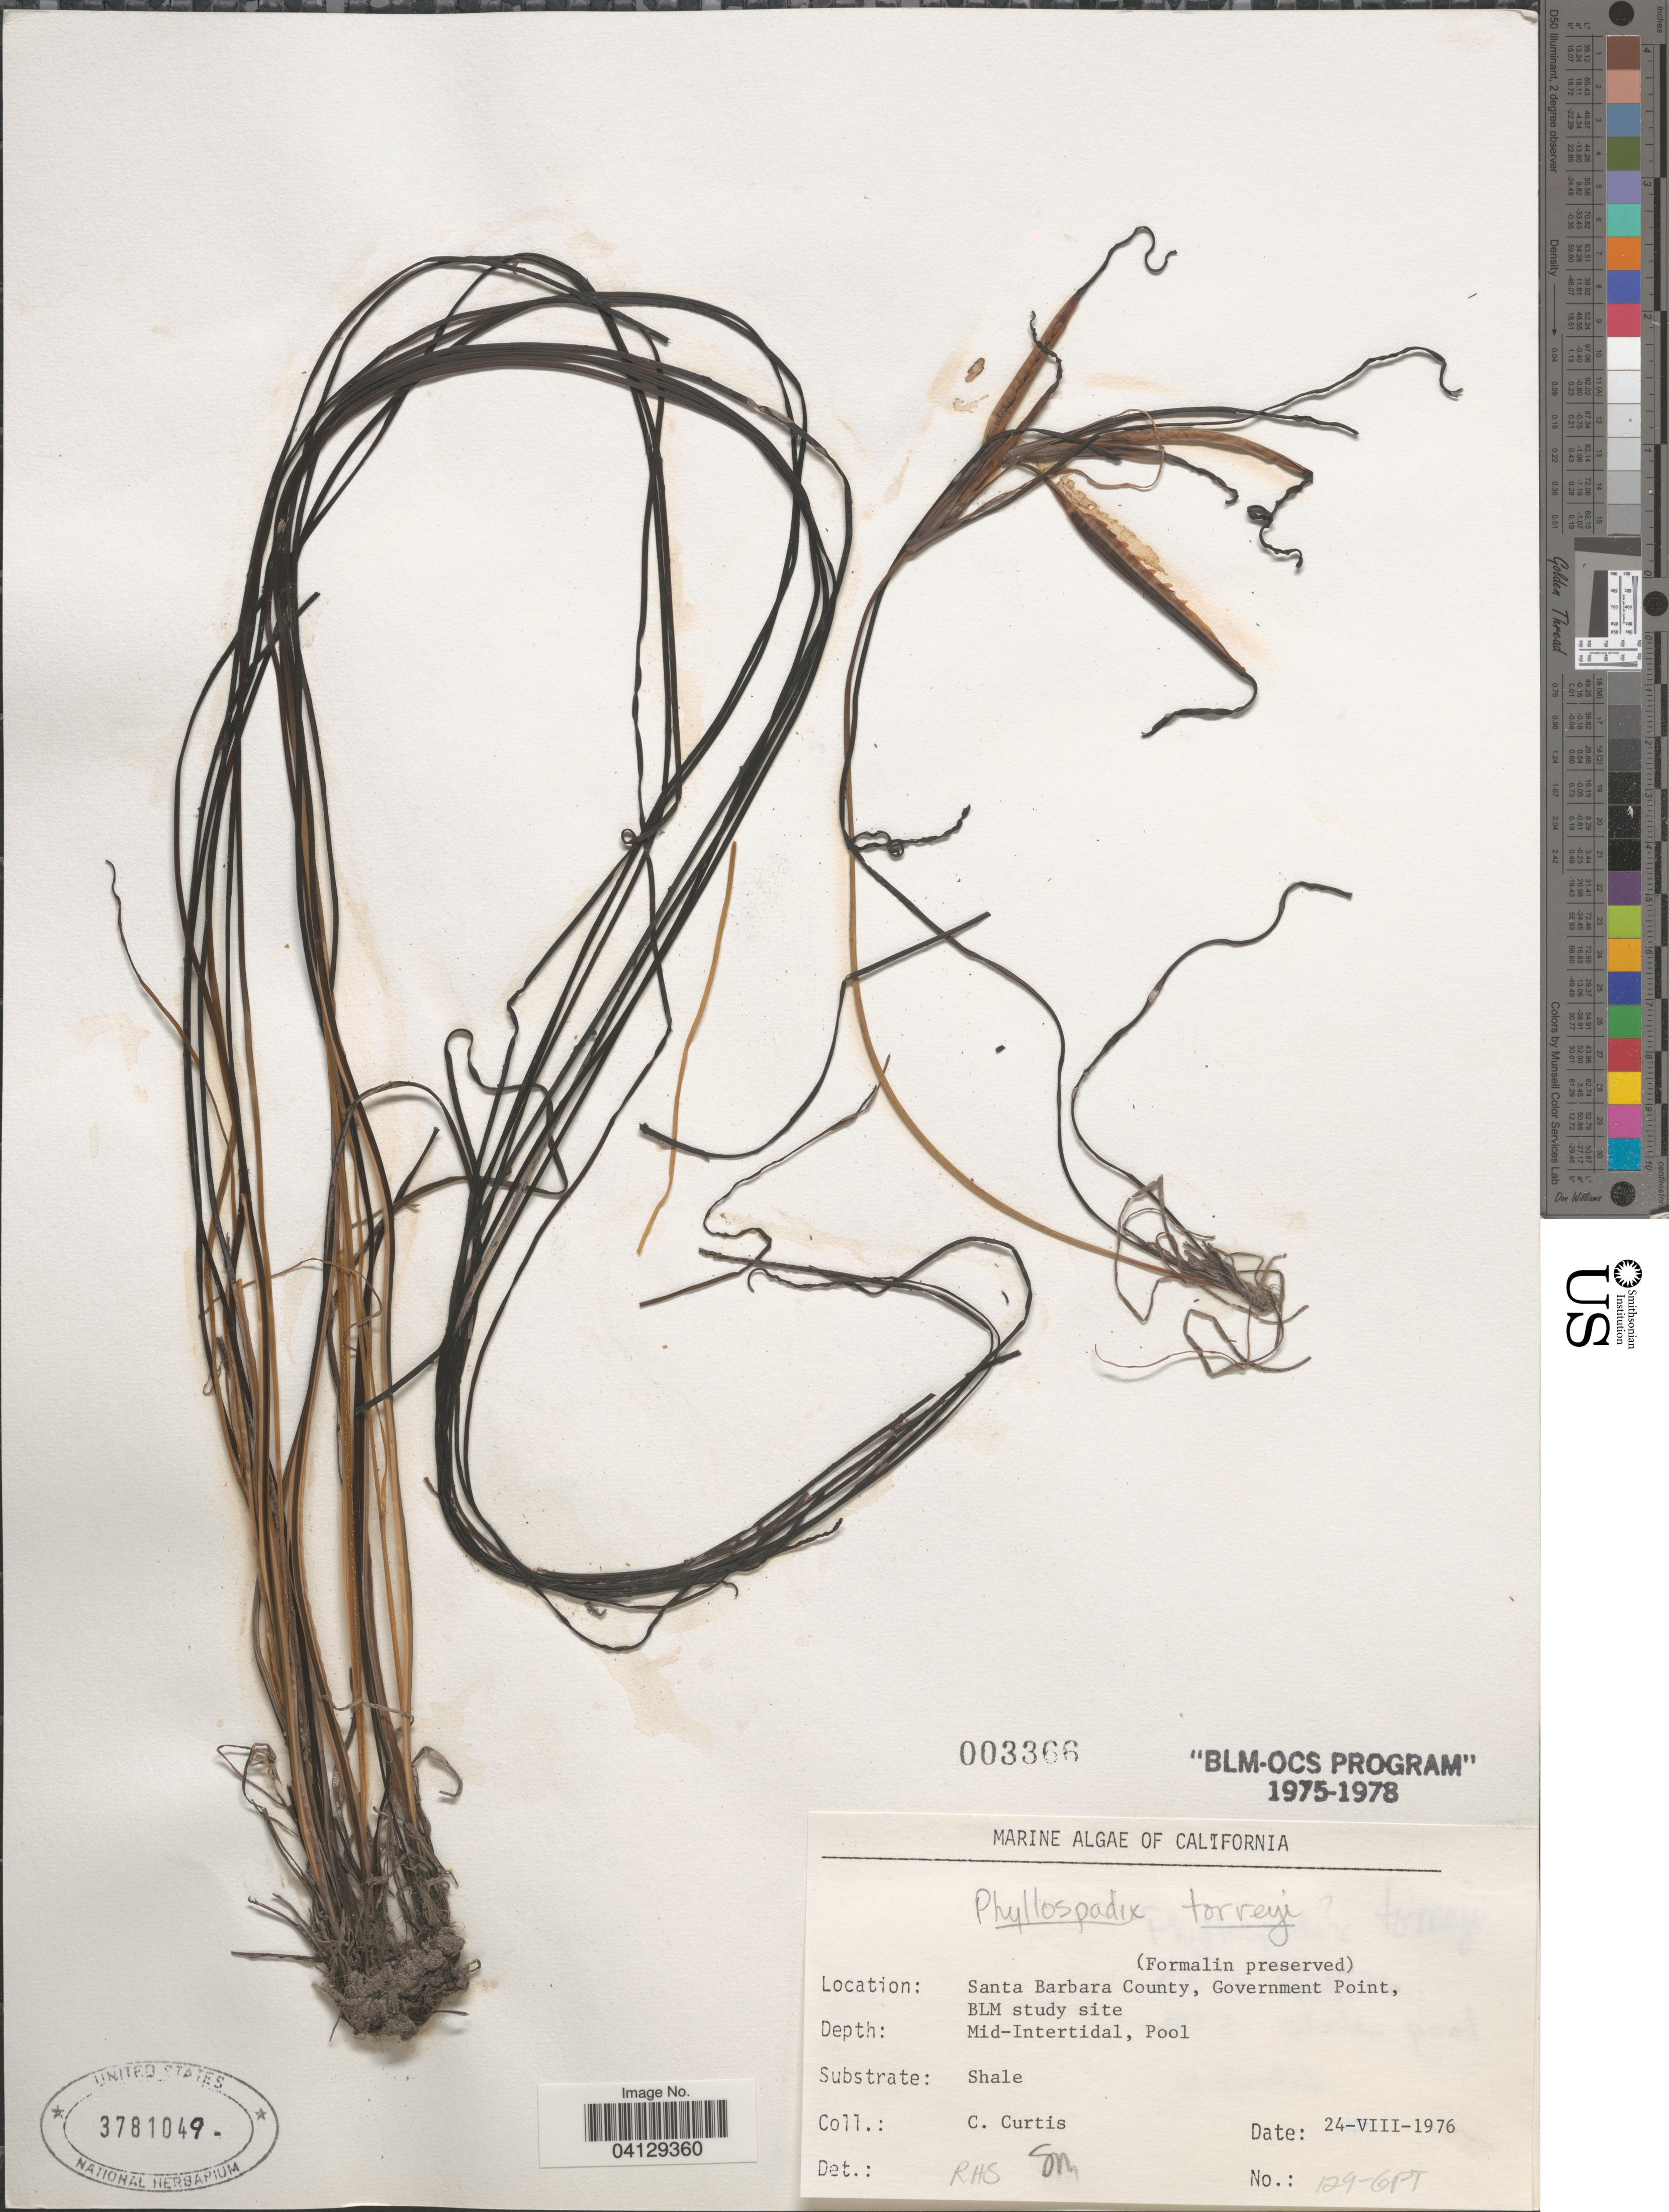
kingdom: Plantae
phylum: Tracheophyta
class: Liliopsida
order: Alismatales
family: Zosteraceae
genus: Phyllospadix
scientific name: Phyllospadix torreyi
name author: S. Watson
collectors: C. Curtis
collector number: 129-GPT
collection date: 1976-08-24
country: United States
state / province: California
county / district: Santa Barbara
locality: Santa Barbara County, Government Point, BLM study site.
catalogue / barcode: US 3781049